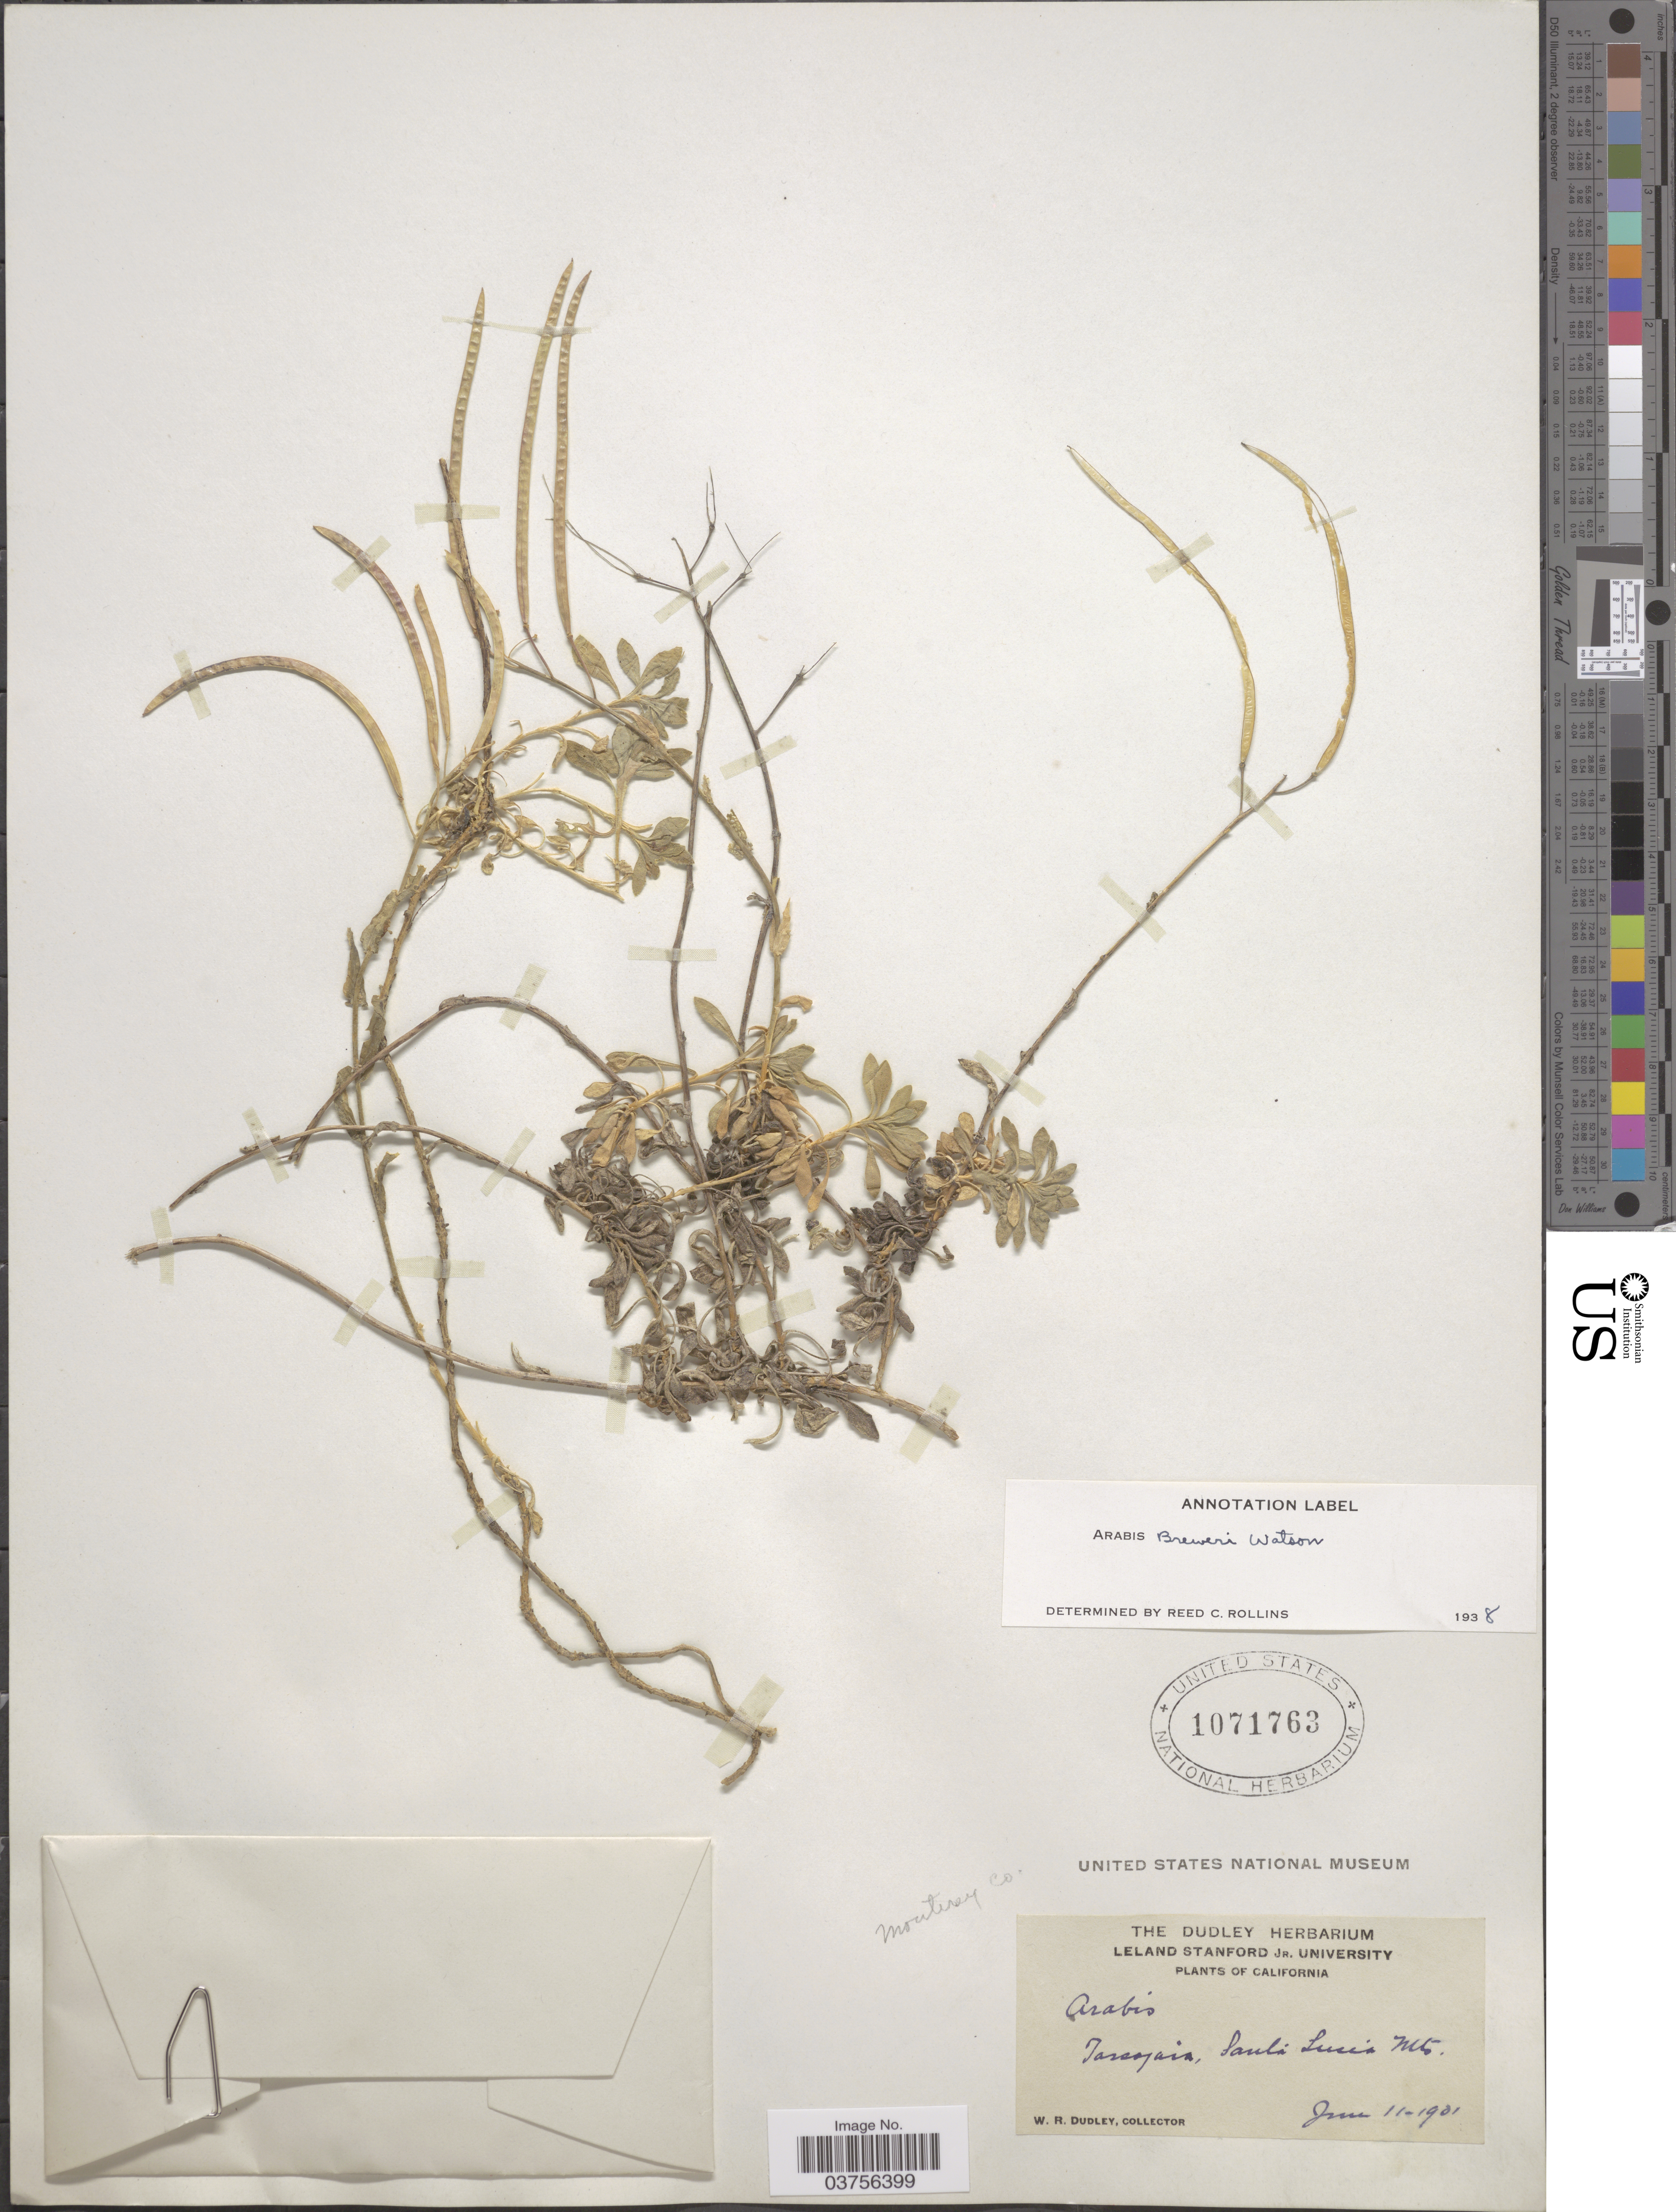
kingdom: Plantae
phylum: Tracheophyta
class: Magnoliopsida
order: Brassicales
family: Brassicaceae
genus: Arabis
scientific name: Arabis breweri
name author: S. Watson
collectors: W. Dudley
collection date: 1901-06-11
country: United States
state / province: California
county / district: Monterey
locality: Monterey Co. Tassajara, Santa Lucia Mts.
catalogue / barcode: US 1071763